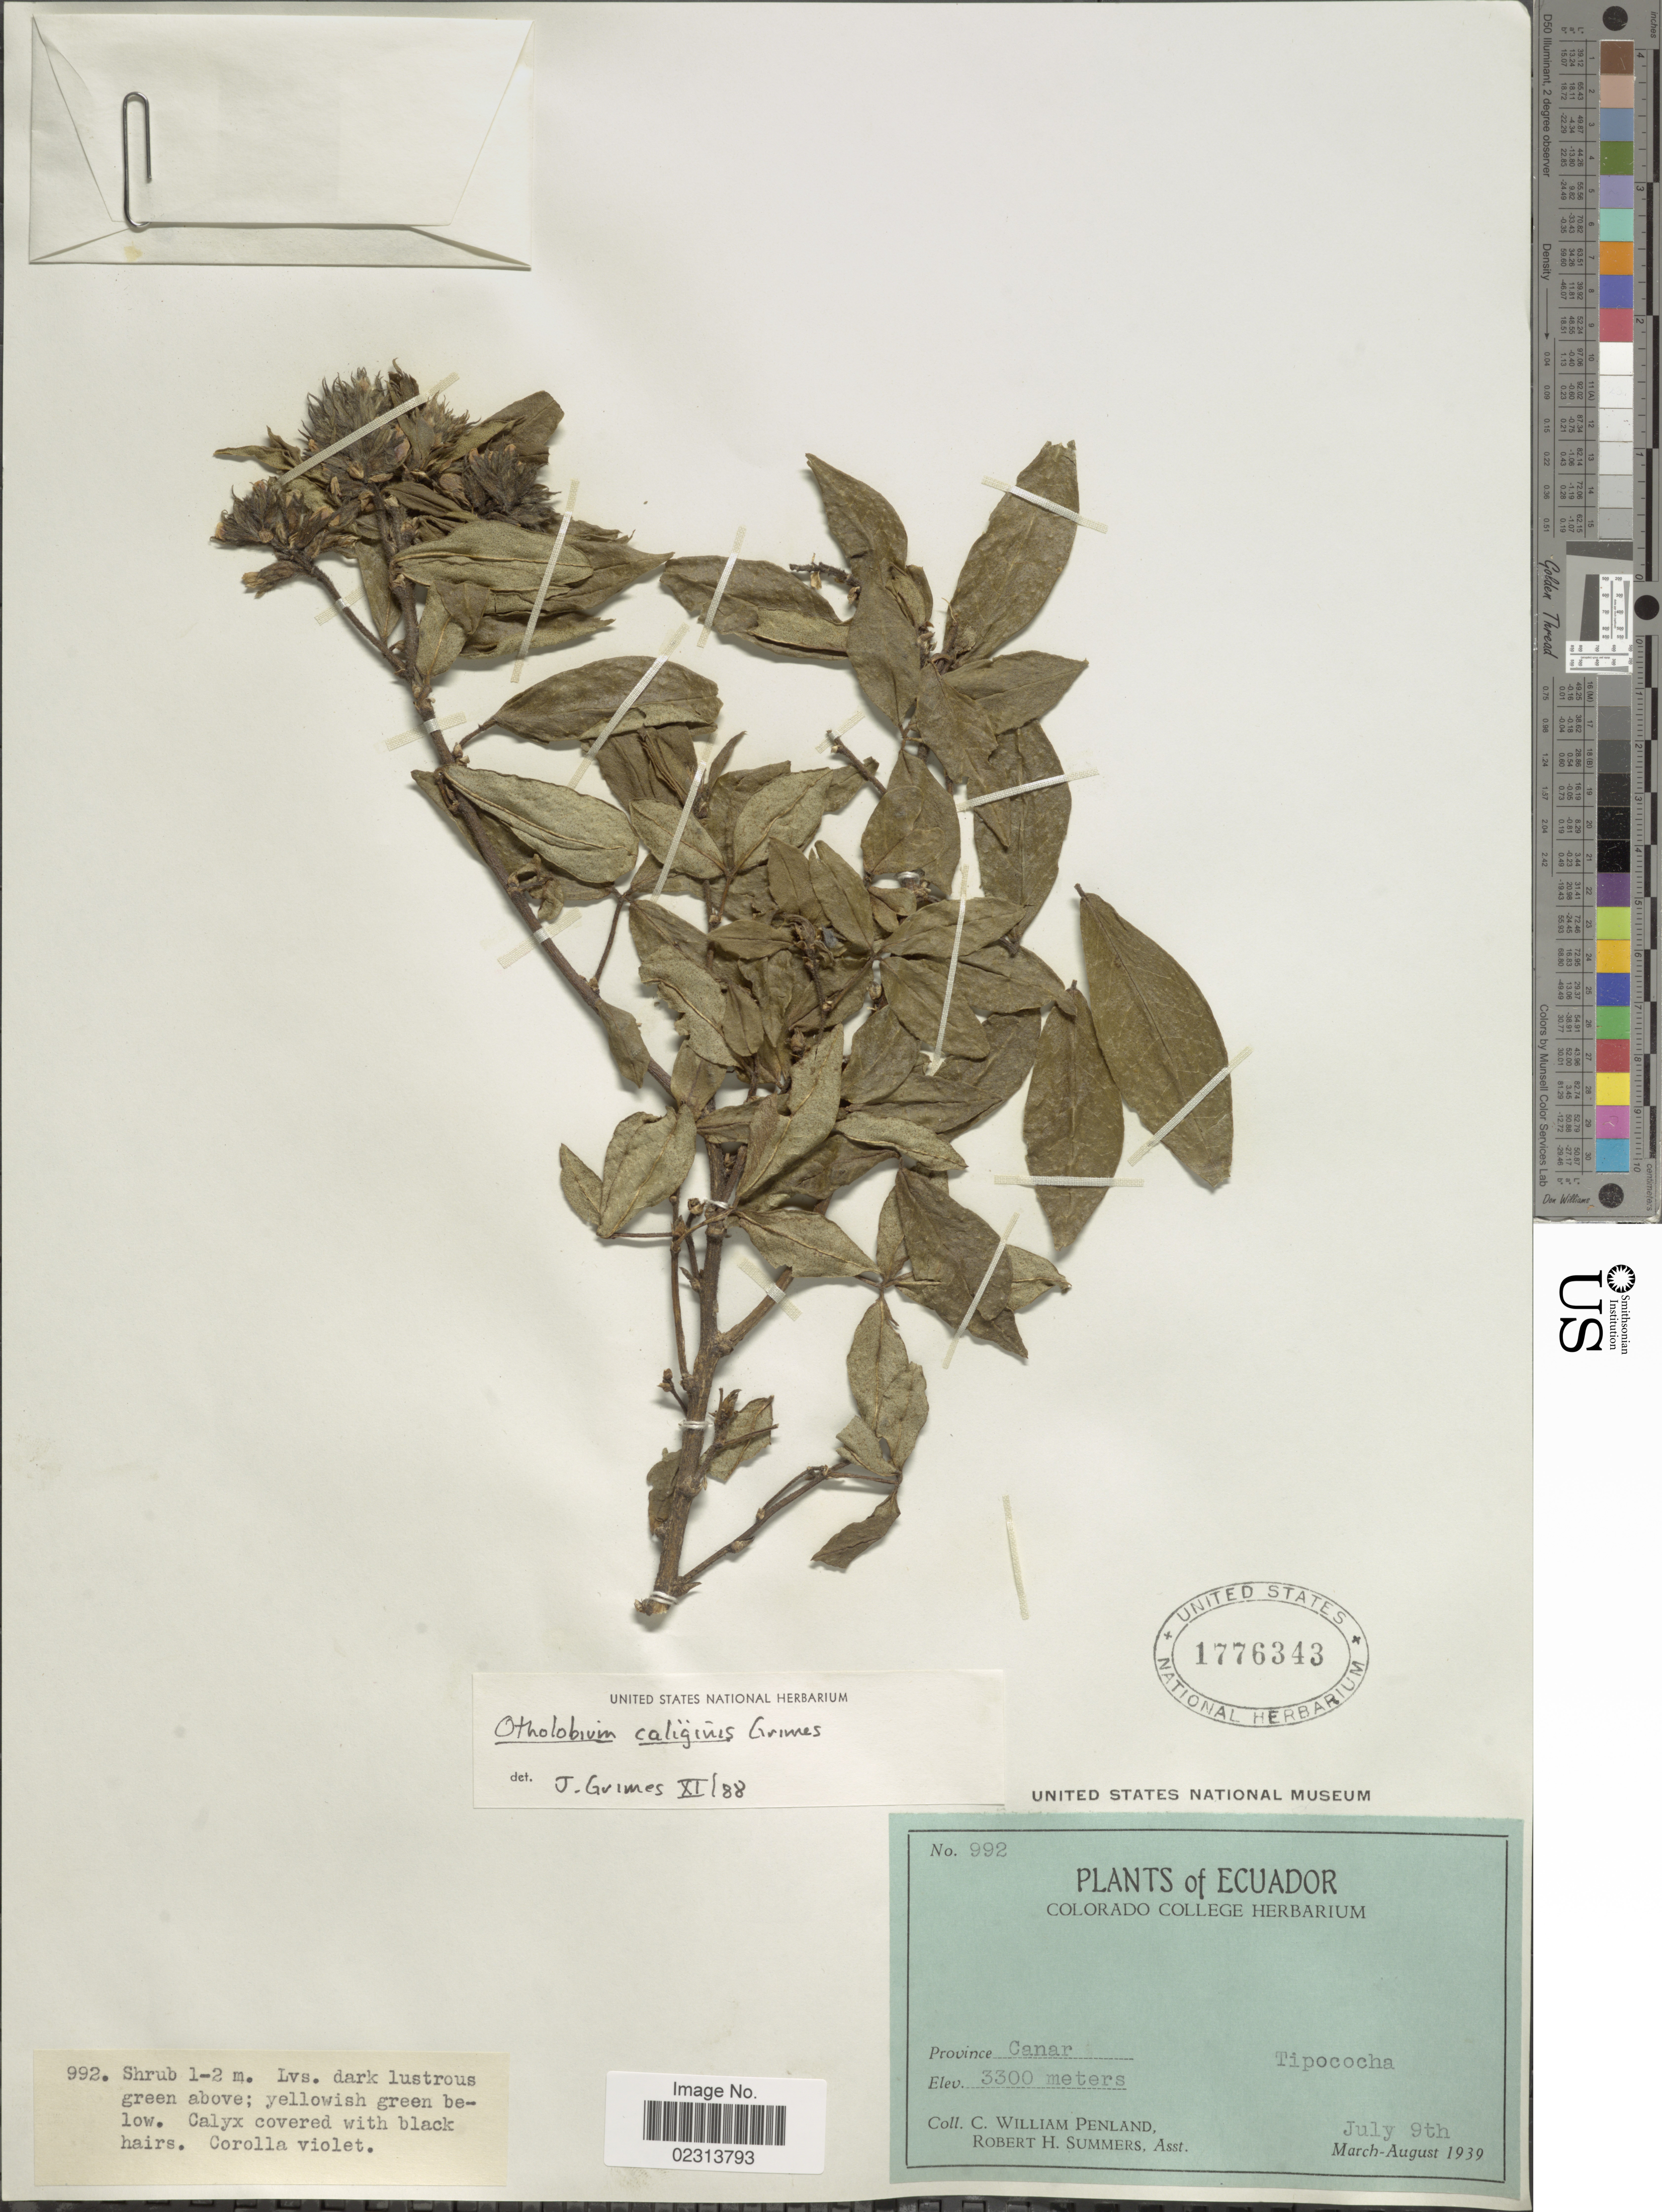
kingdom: Plantae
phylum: Tracheophyta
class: Magnoliopsida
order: Fabales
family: Fabaceae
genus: Otholobium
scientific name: Otholobium caliginis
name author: J.W. Grimes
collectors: C. W. Penland & R. Summers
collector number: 992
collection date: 1939-07-09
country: Ecuador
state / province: Cañar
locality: Province Canar, Tipococha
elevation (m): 3300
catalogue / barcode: US 1776343